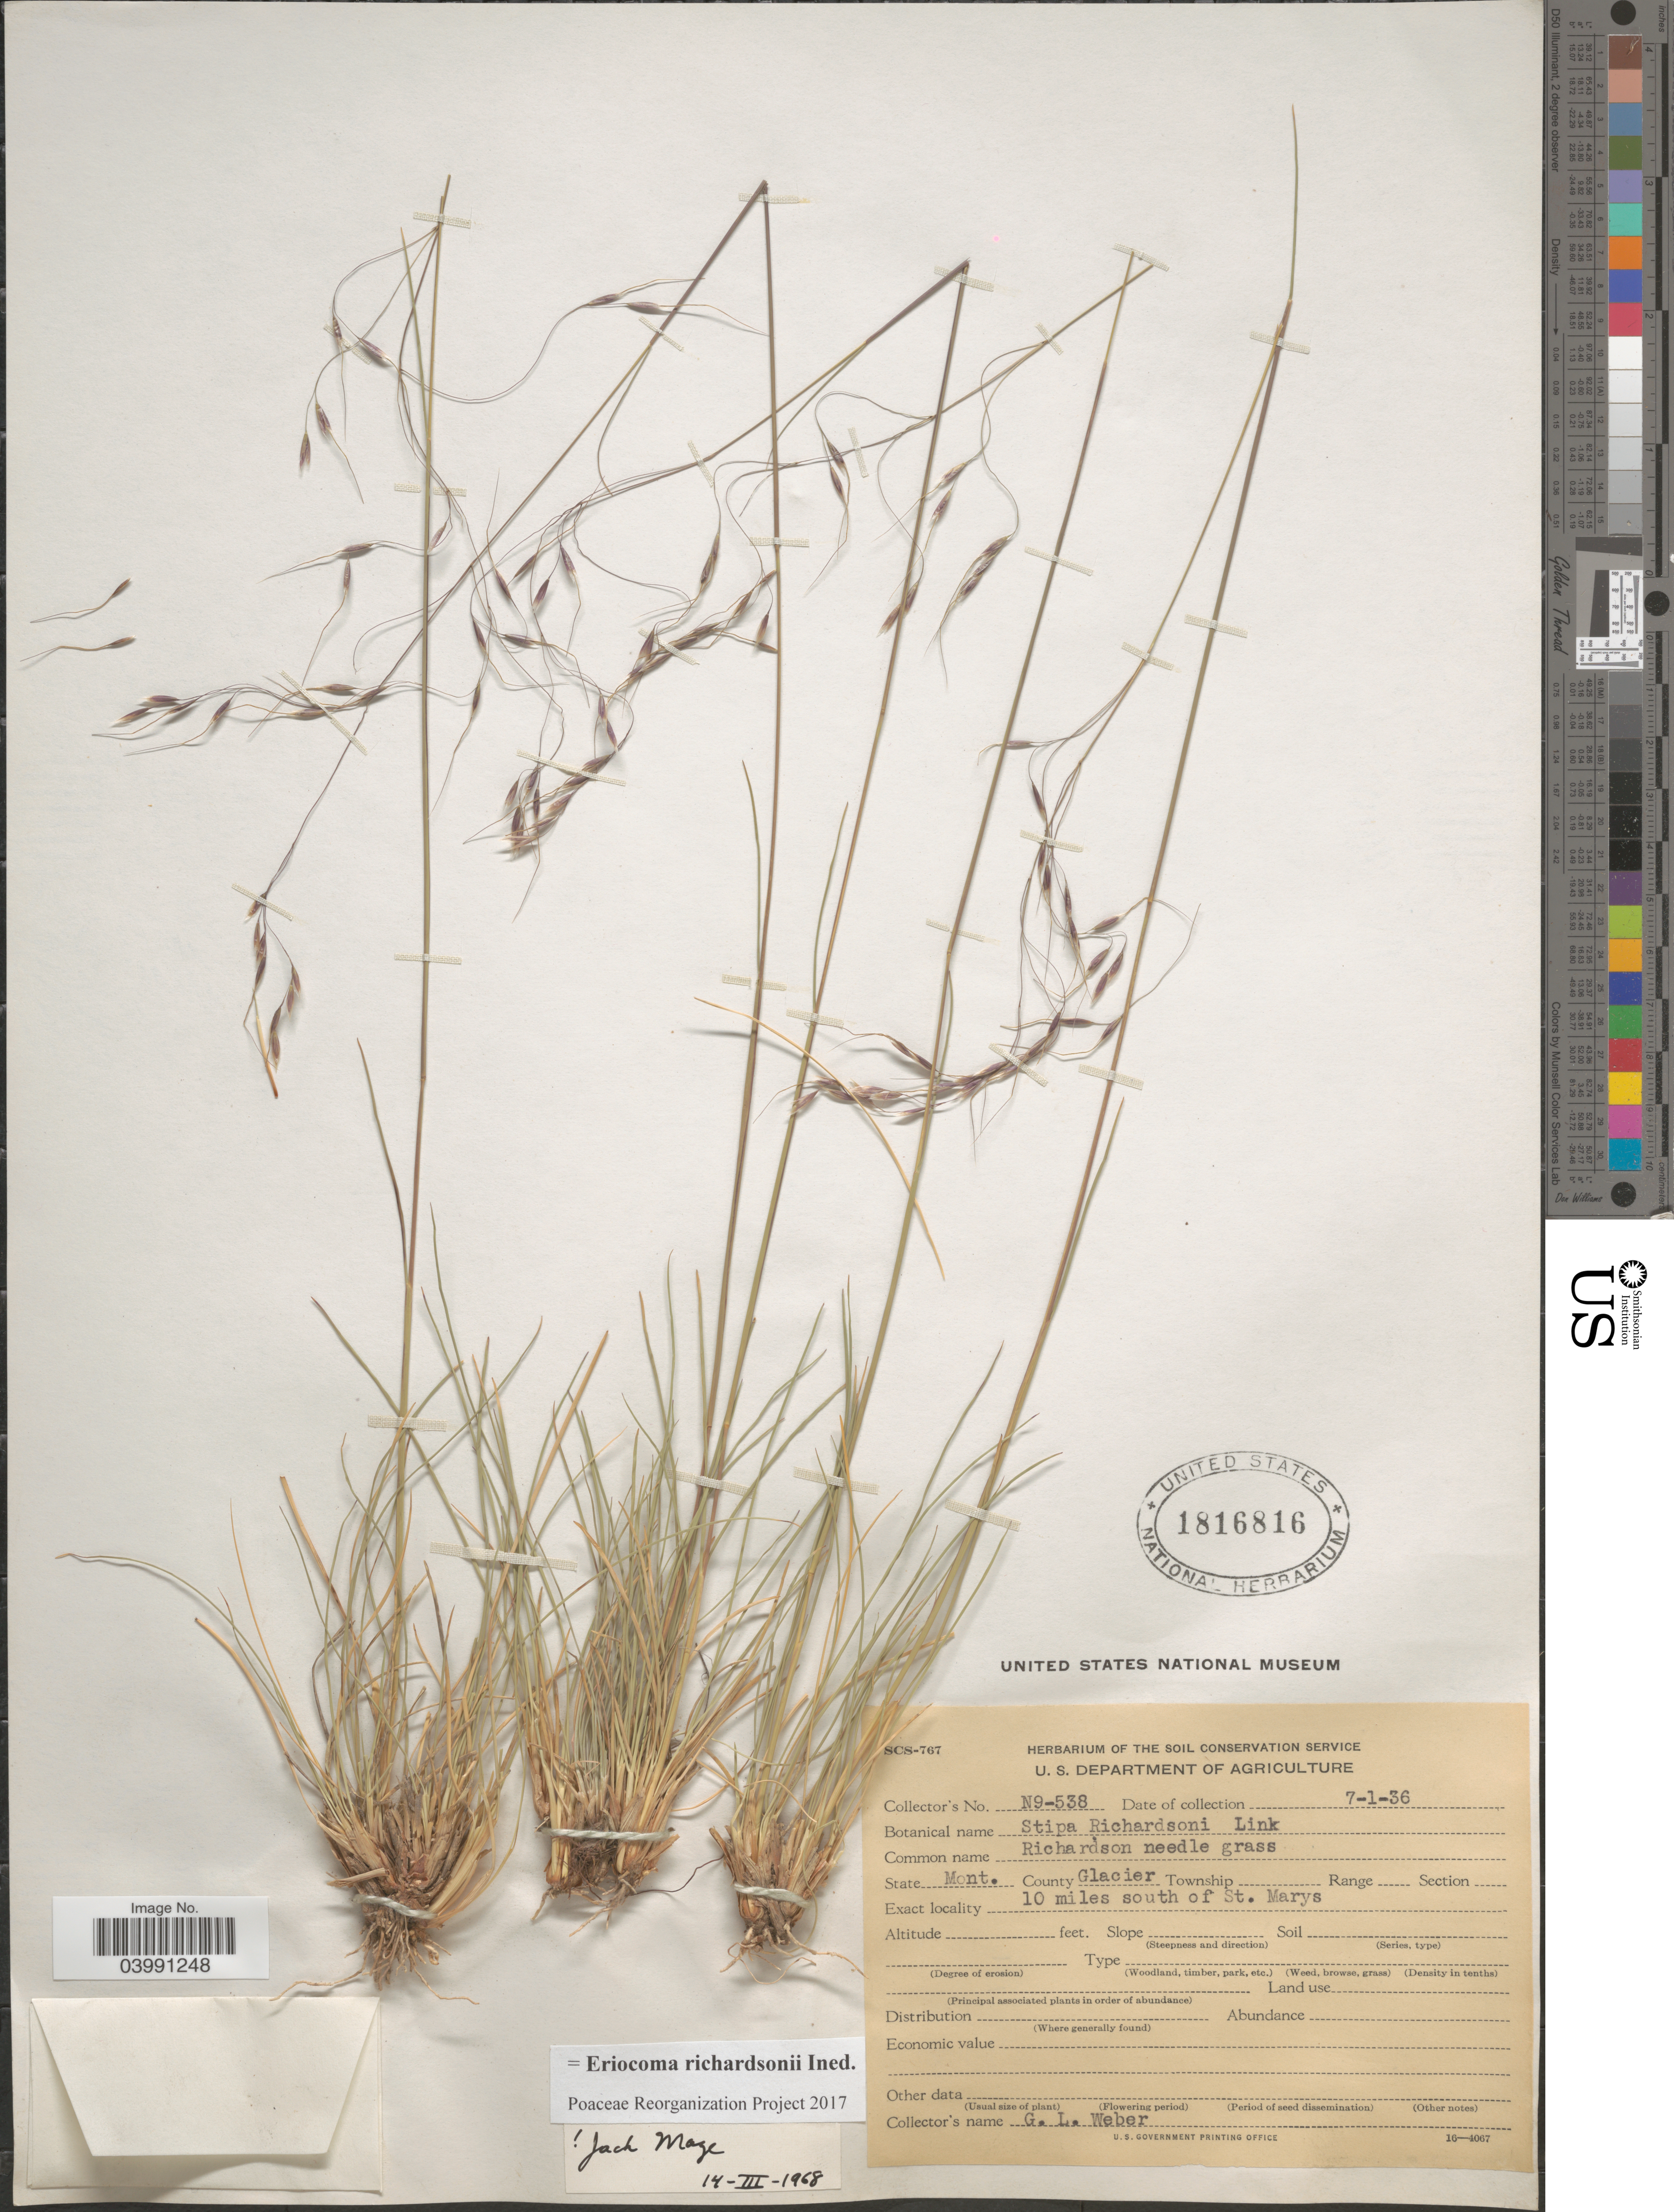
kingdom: Plantae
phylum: Tracheophyta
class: Liliopsida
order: Poales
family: Poaceae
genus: Eriocoma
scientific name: Eriocoma richardsonii ined.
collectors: G. Weber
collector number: N9-538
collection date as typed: Transcribed d/m/y: 1/7/36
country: United States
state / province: Montana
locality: County Glacier. 10 miles south of St. Marys.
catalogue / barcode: US 1816816